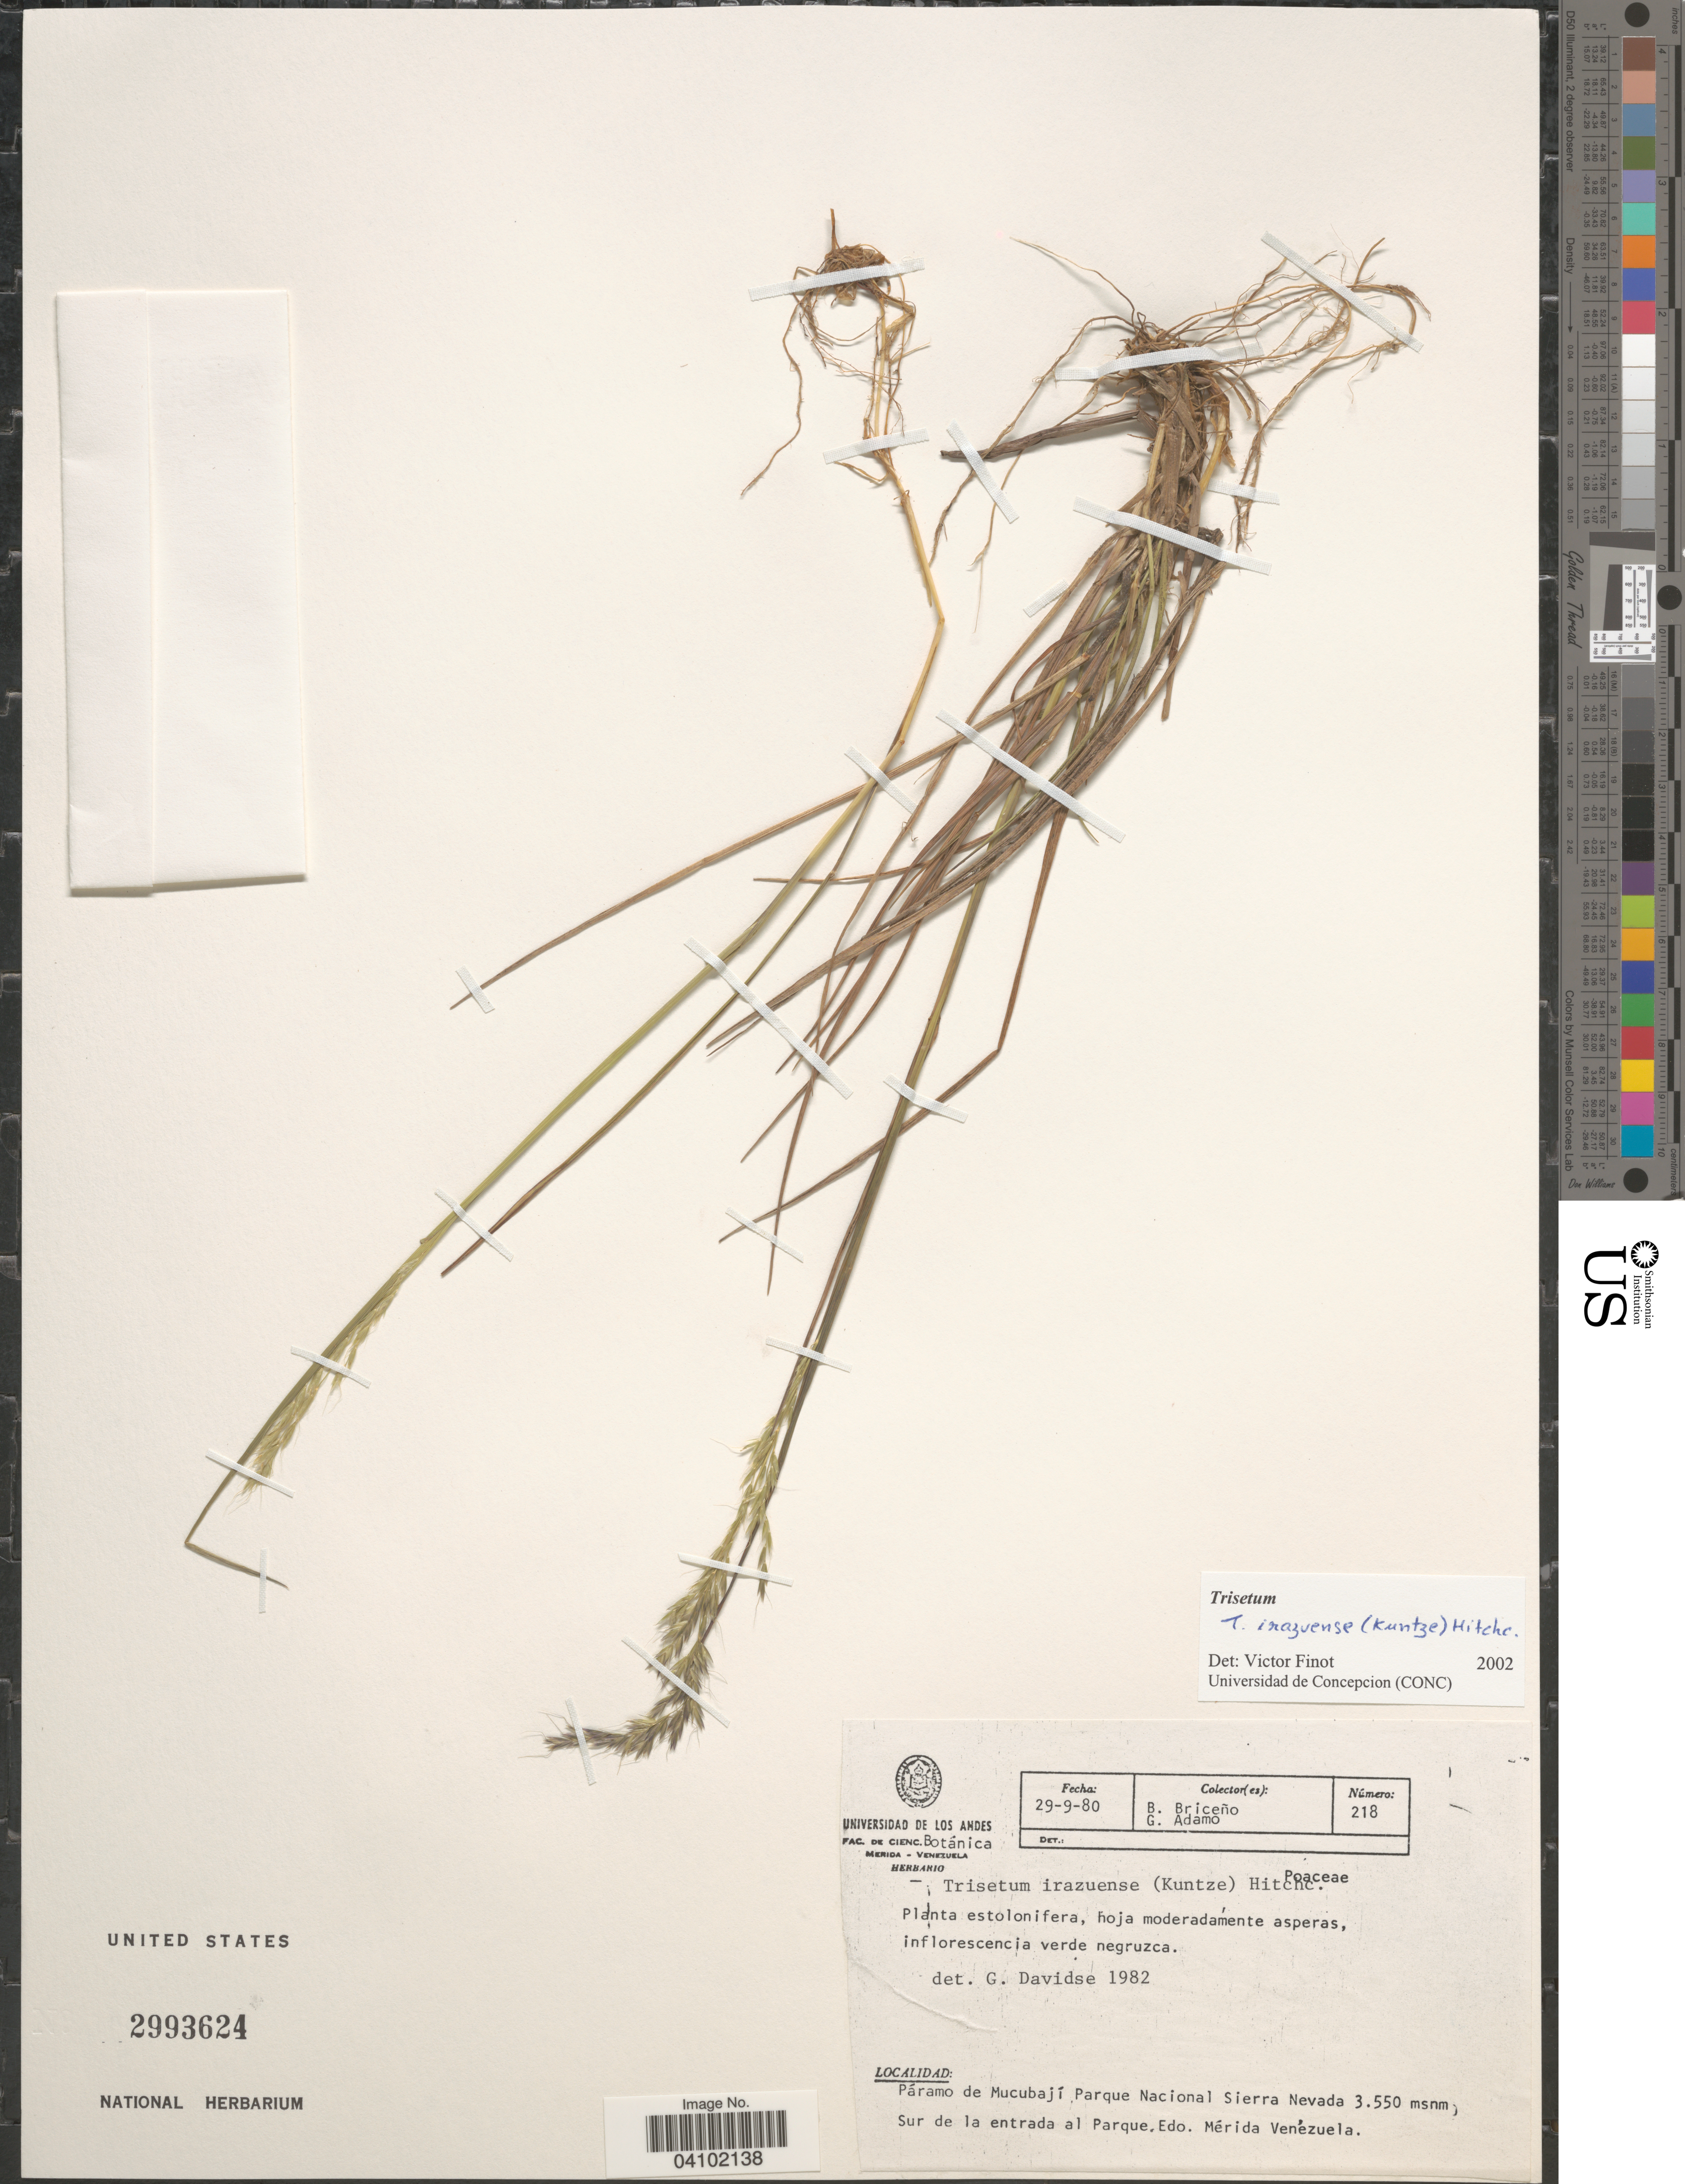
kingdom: Plantae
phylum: Tracheophyta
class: Liliopsida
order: Poales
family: Poaceae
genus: Peyritschia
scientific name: Peyritschia irazuensis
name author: (Kuntze) P.M. Peterson et al.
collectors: B. Briceño & G. Adamo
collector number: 218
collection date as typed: Transcribed d/m/y: 29/9/80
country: Venezuela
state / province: Merida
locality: Páramo de Mucubají Parque Nacional Sierra Nevada, Sur de la entrada al Parque.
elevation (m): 3550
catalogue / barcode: US 2993624